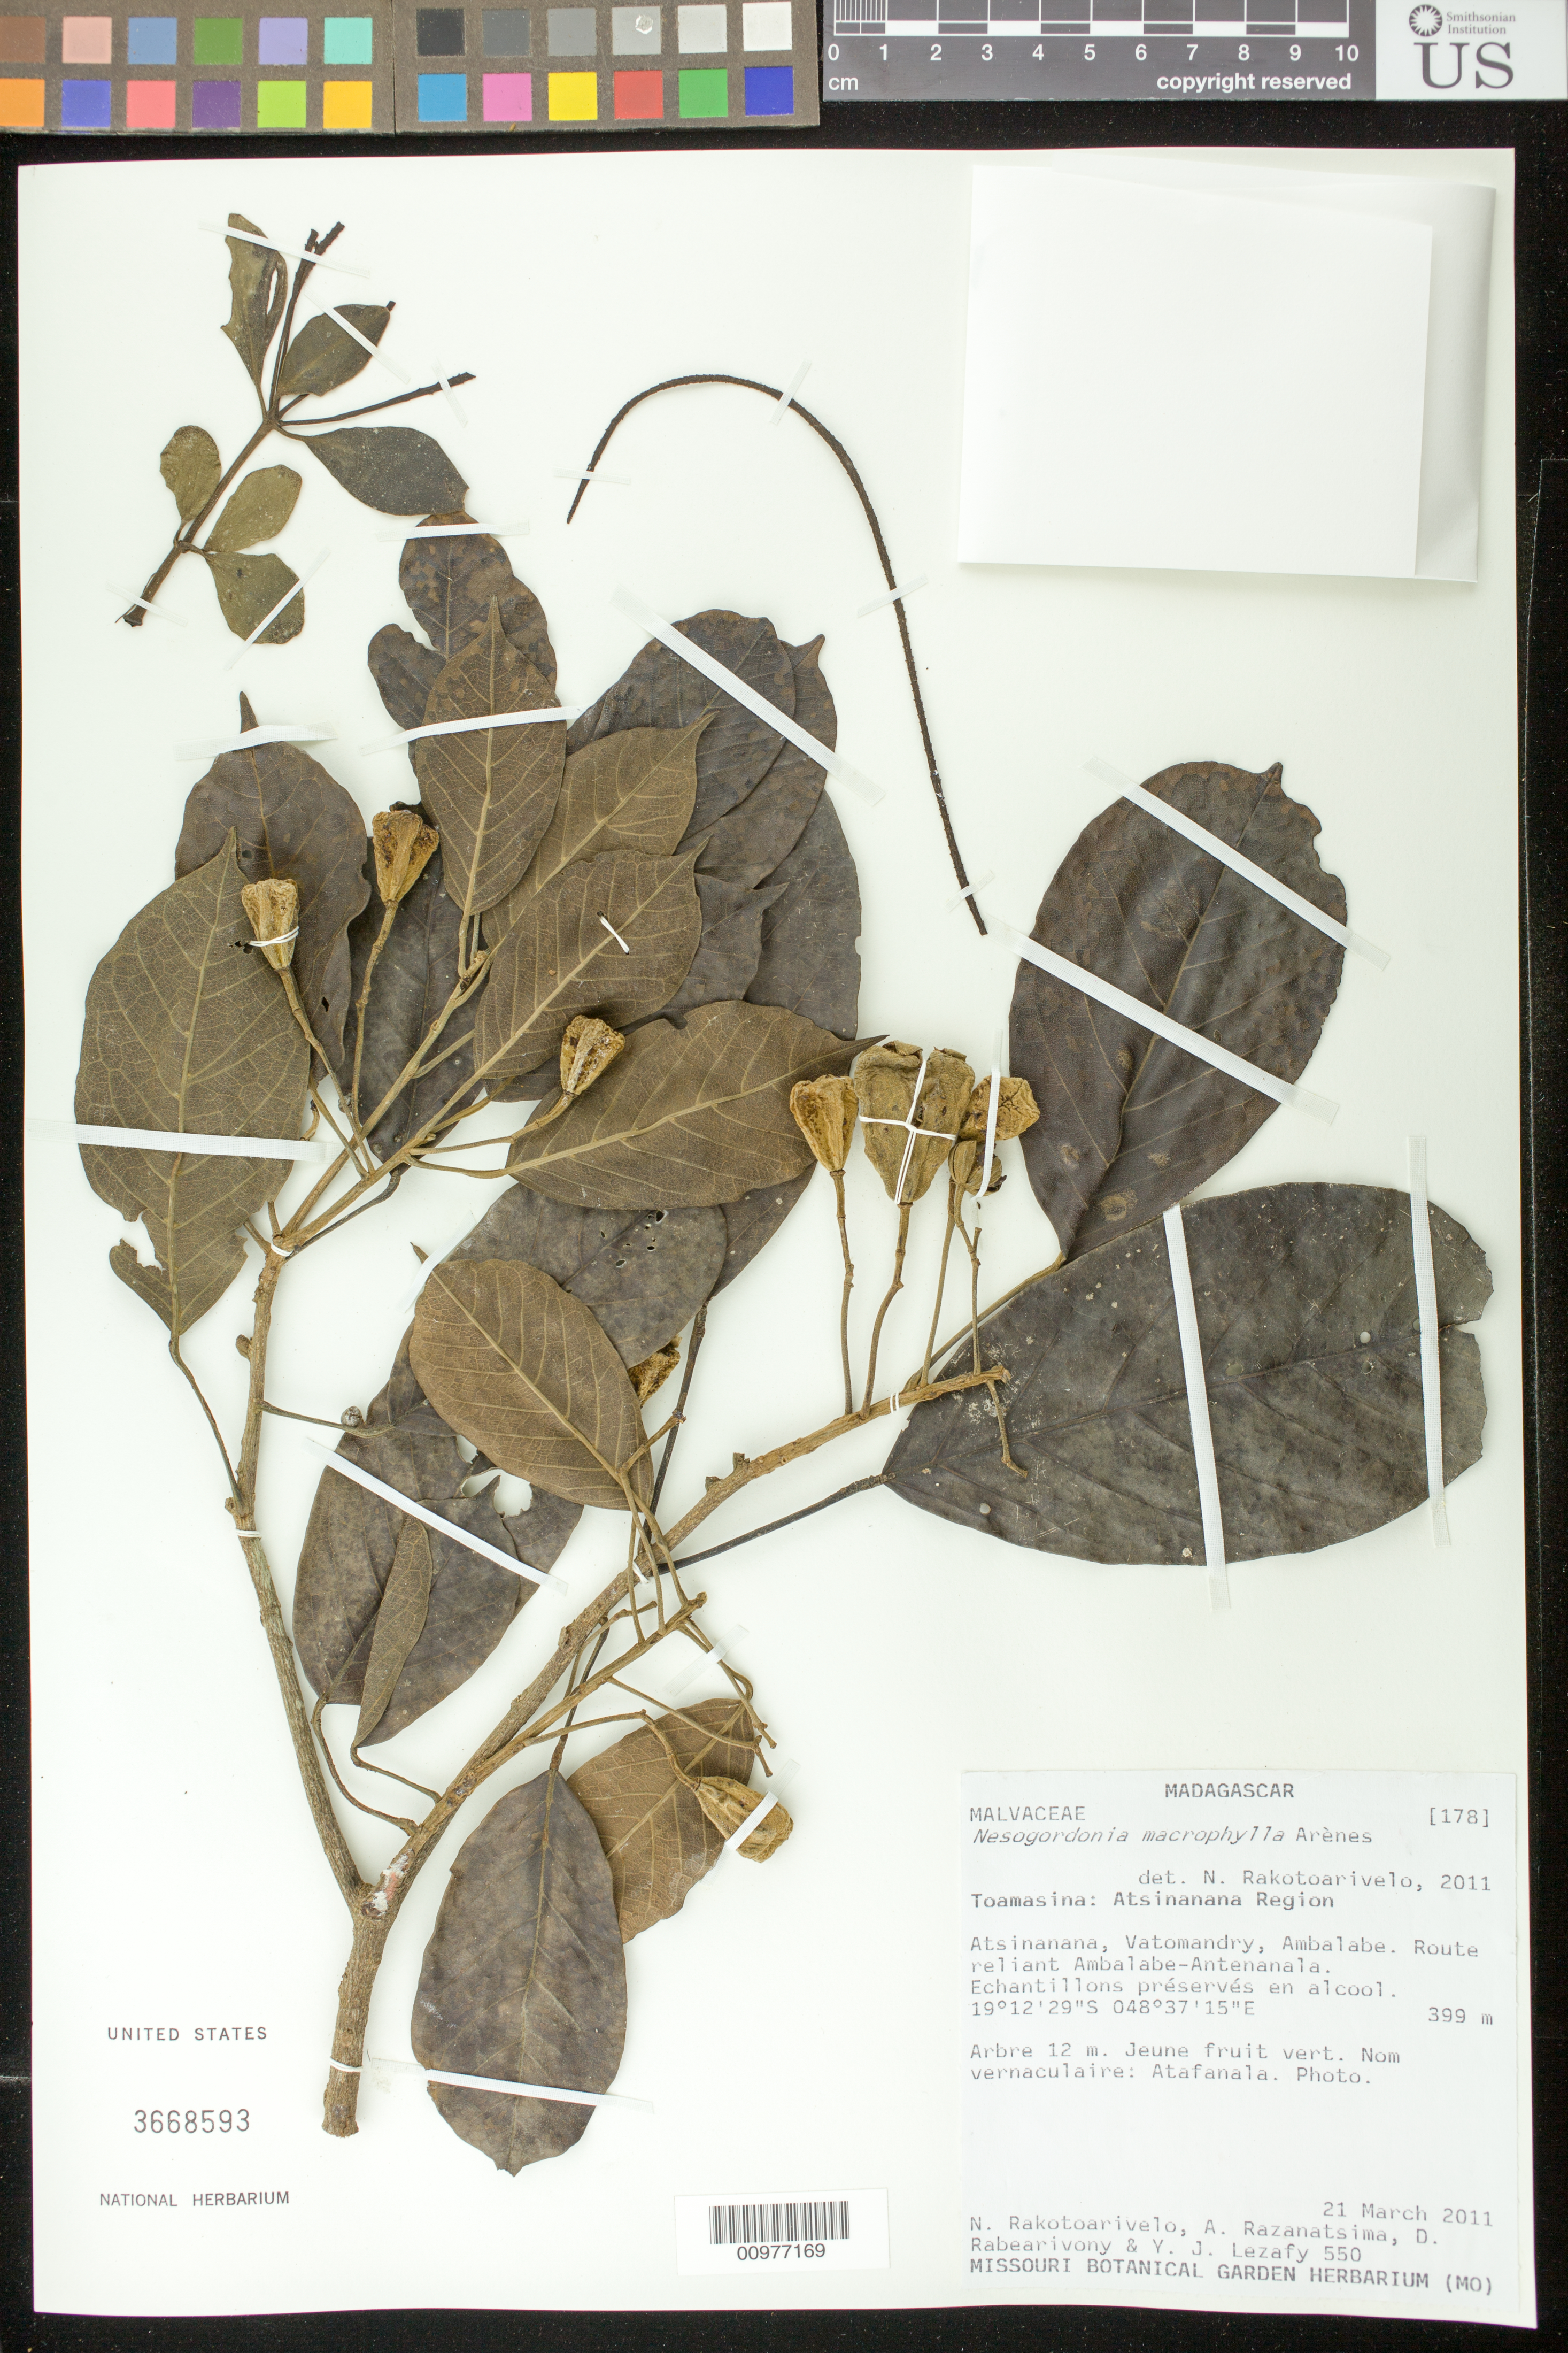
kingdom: Plantae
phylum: Tracheophyta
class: Magnoliopsida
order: Malvales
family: Malvaceae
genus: Nesogordonia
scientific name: Nesogordonia macrophylla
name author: Arènes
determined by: Rakotoarivelo, N.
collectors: N. Rakotoarivelo et al.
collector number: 550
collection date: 2011-03-21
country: Madagascar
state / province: Atsinanana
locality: Atsinanana, Vatomandry, Ambalabe. Route reliant Ambalabe-Antenanala.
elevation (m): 399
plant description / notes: echantillons preserves en alcool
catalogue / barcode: US 3668593